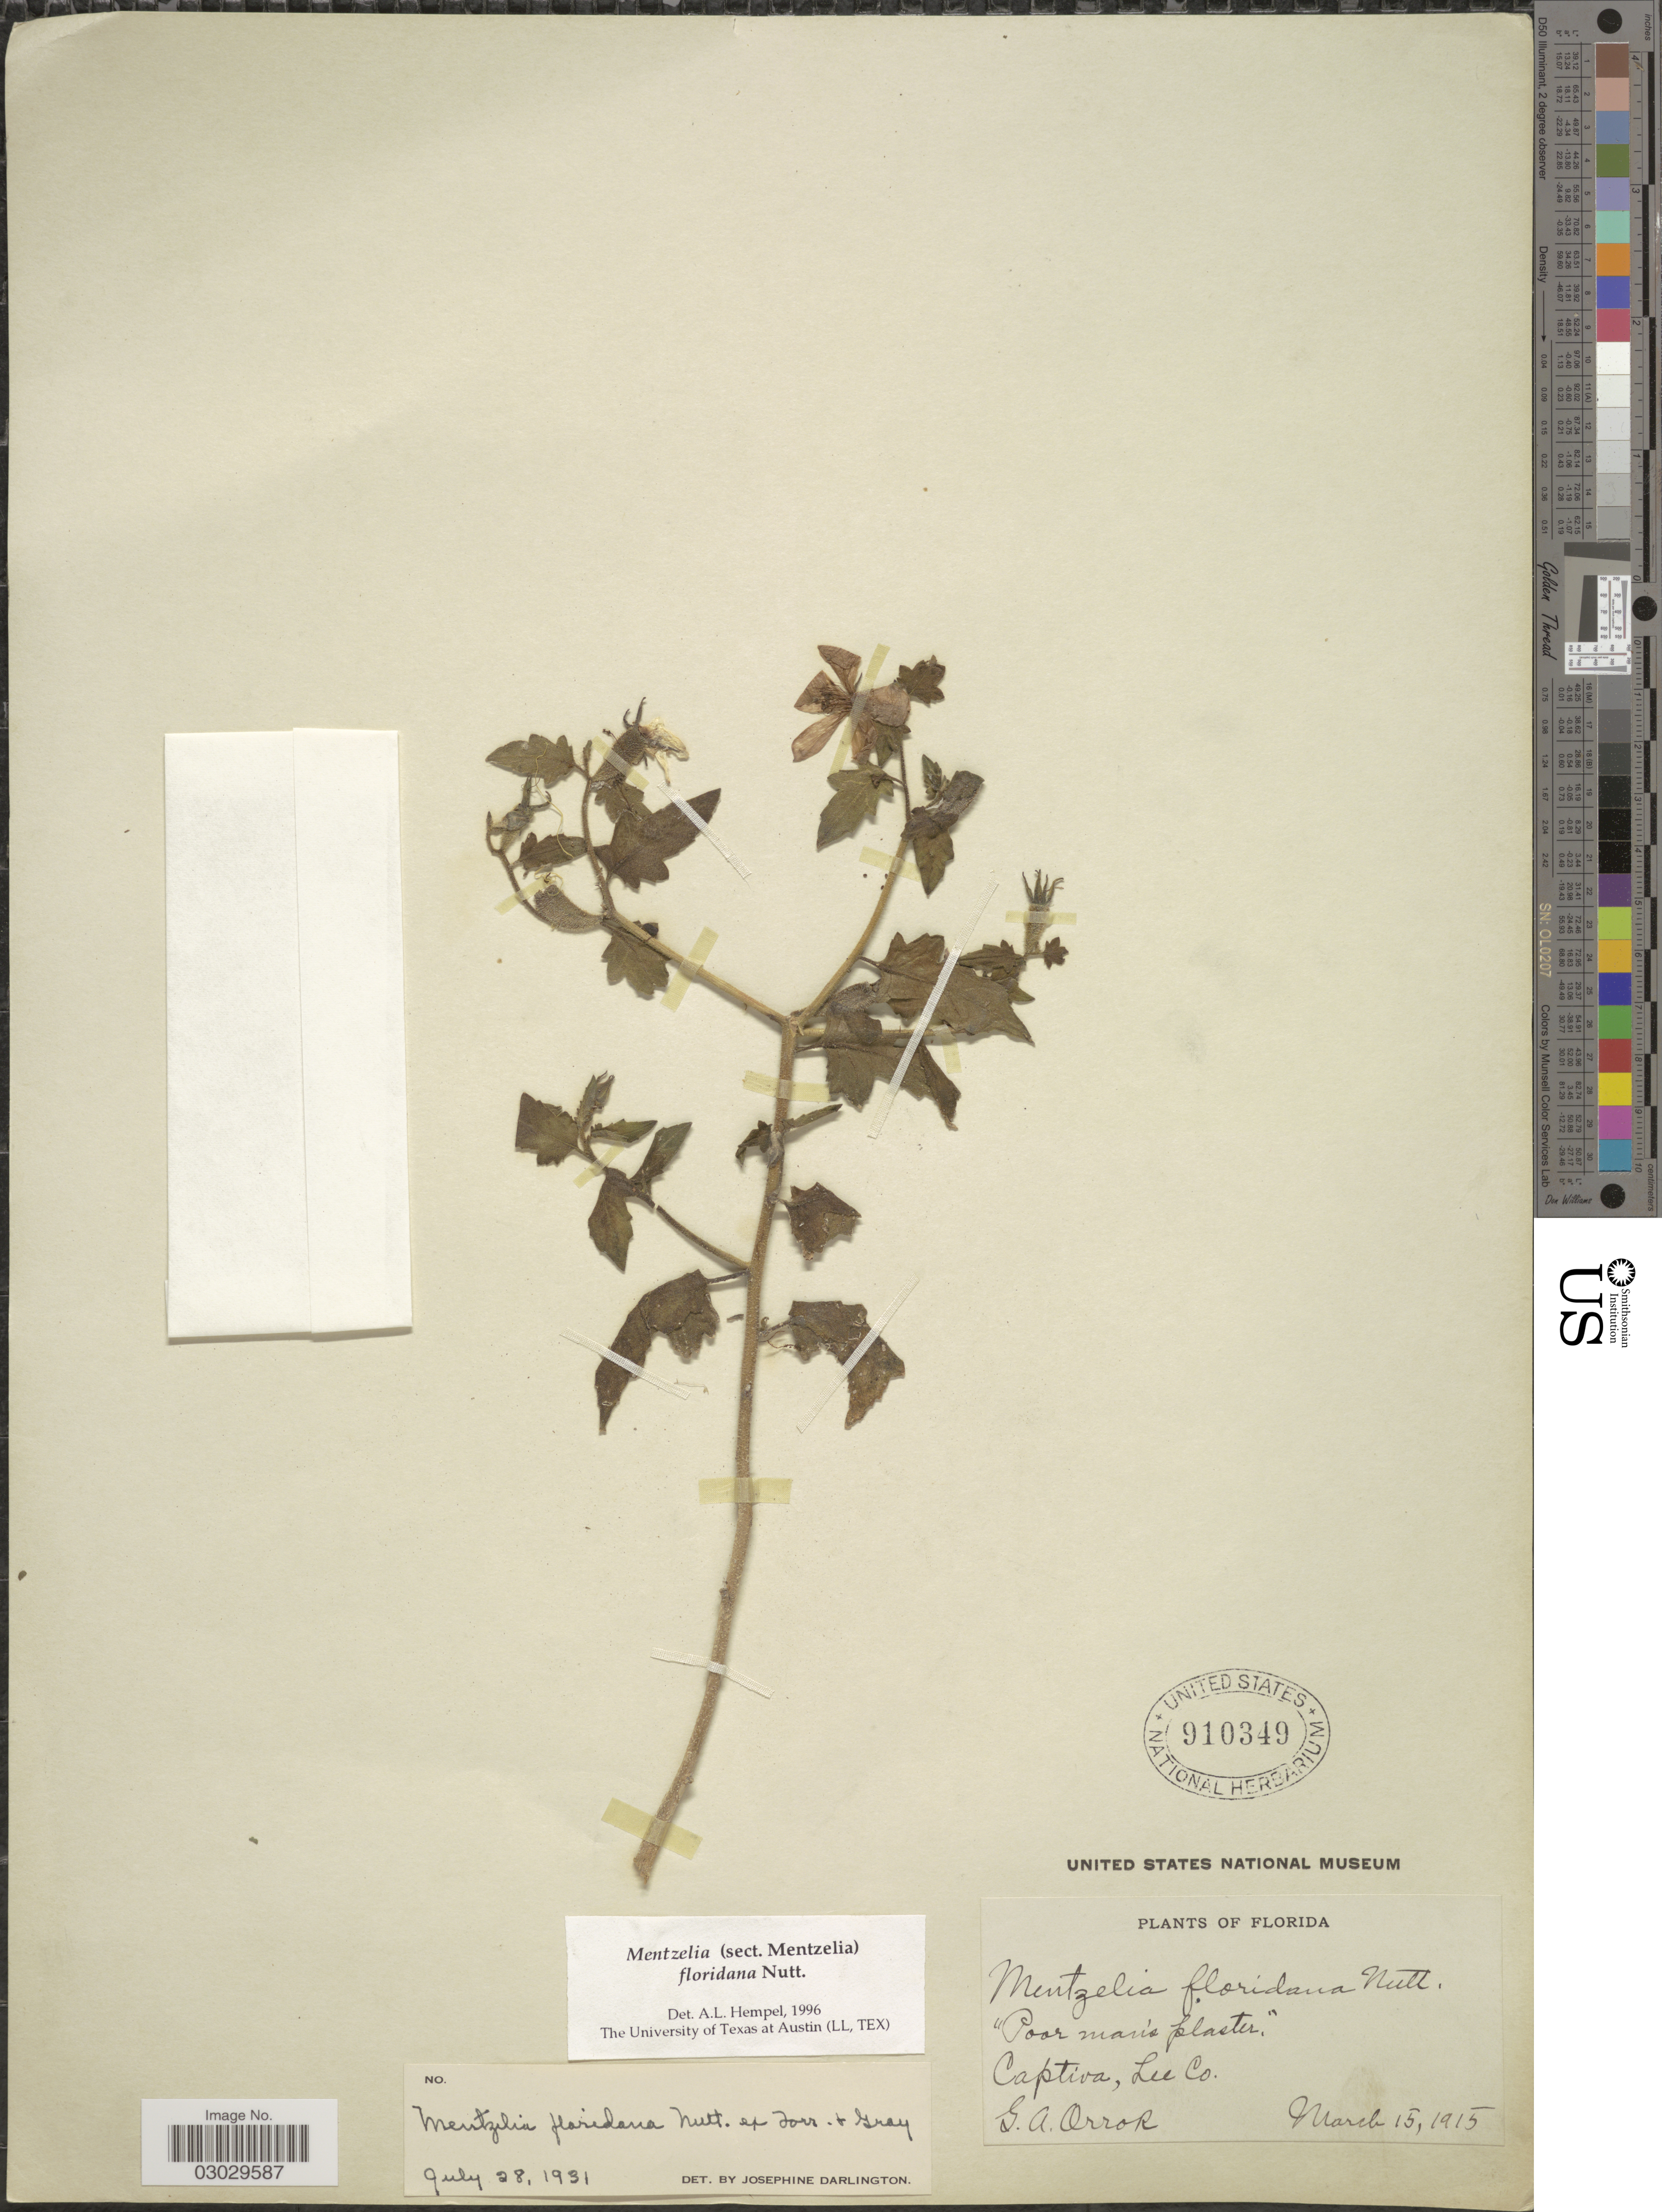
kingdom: Plantae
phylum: Tracheophyta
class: Magnoliopsida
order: Cornales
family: Loasaceae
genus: Mentzelia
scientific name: Mentzelia floridana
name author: Nutt. ex Torr. & A. Gray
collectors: G. Orrok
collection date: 1915-03-15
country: United States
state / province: Florida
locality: Poor man's plaster.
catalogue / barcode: US 910349